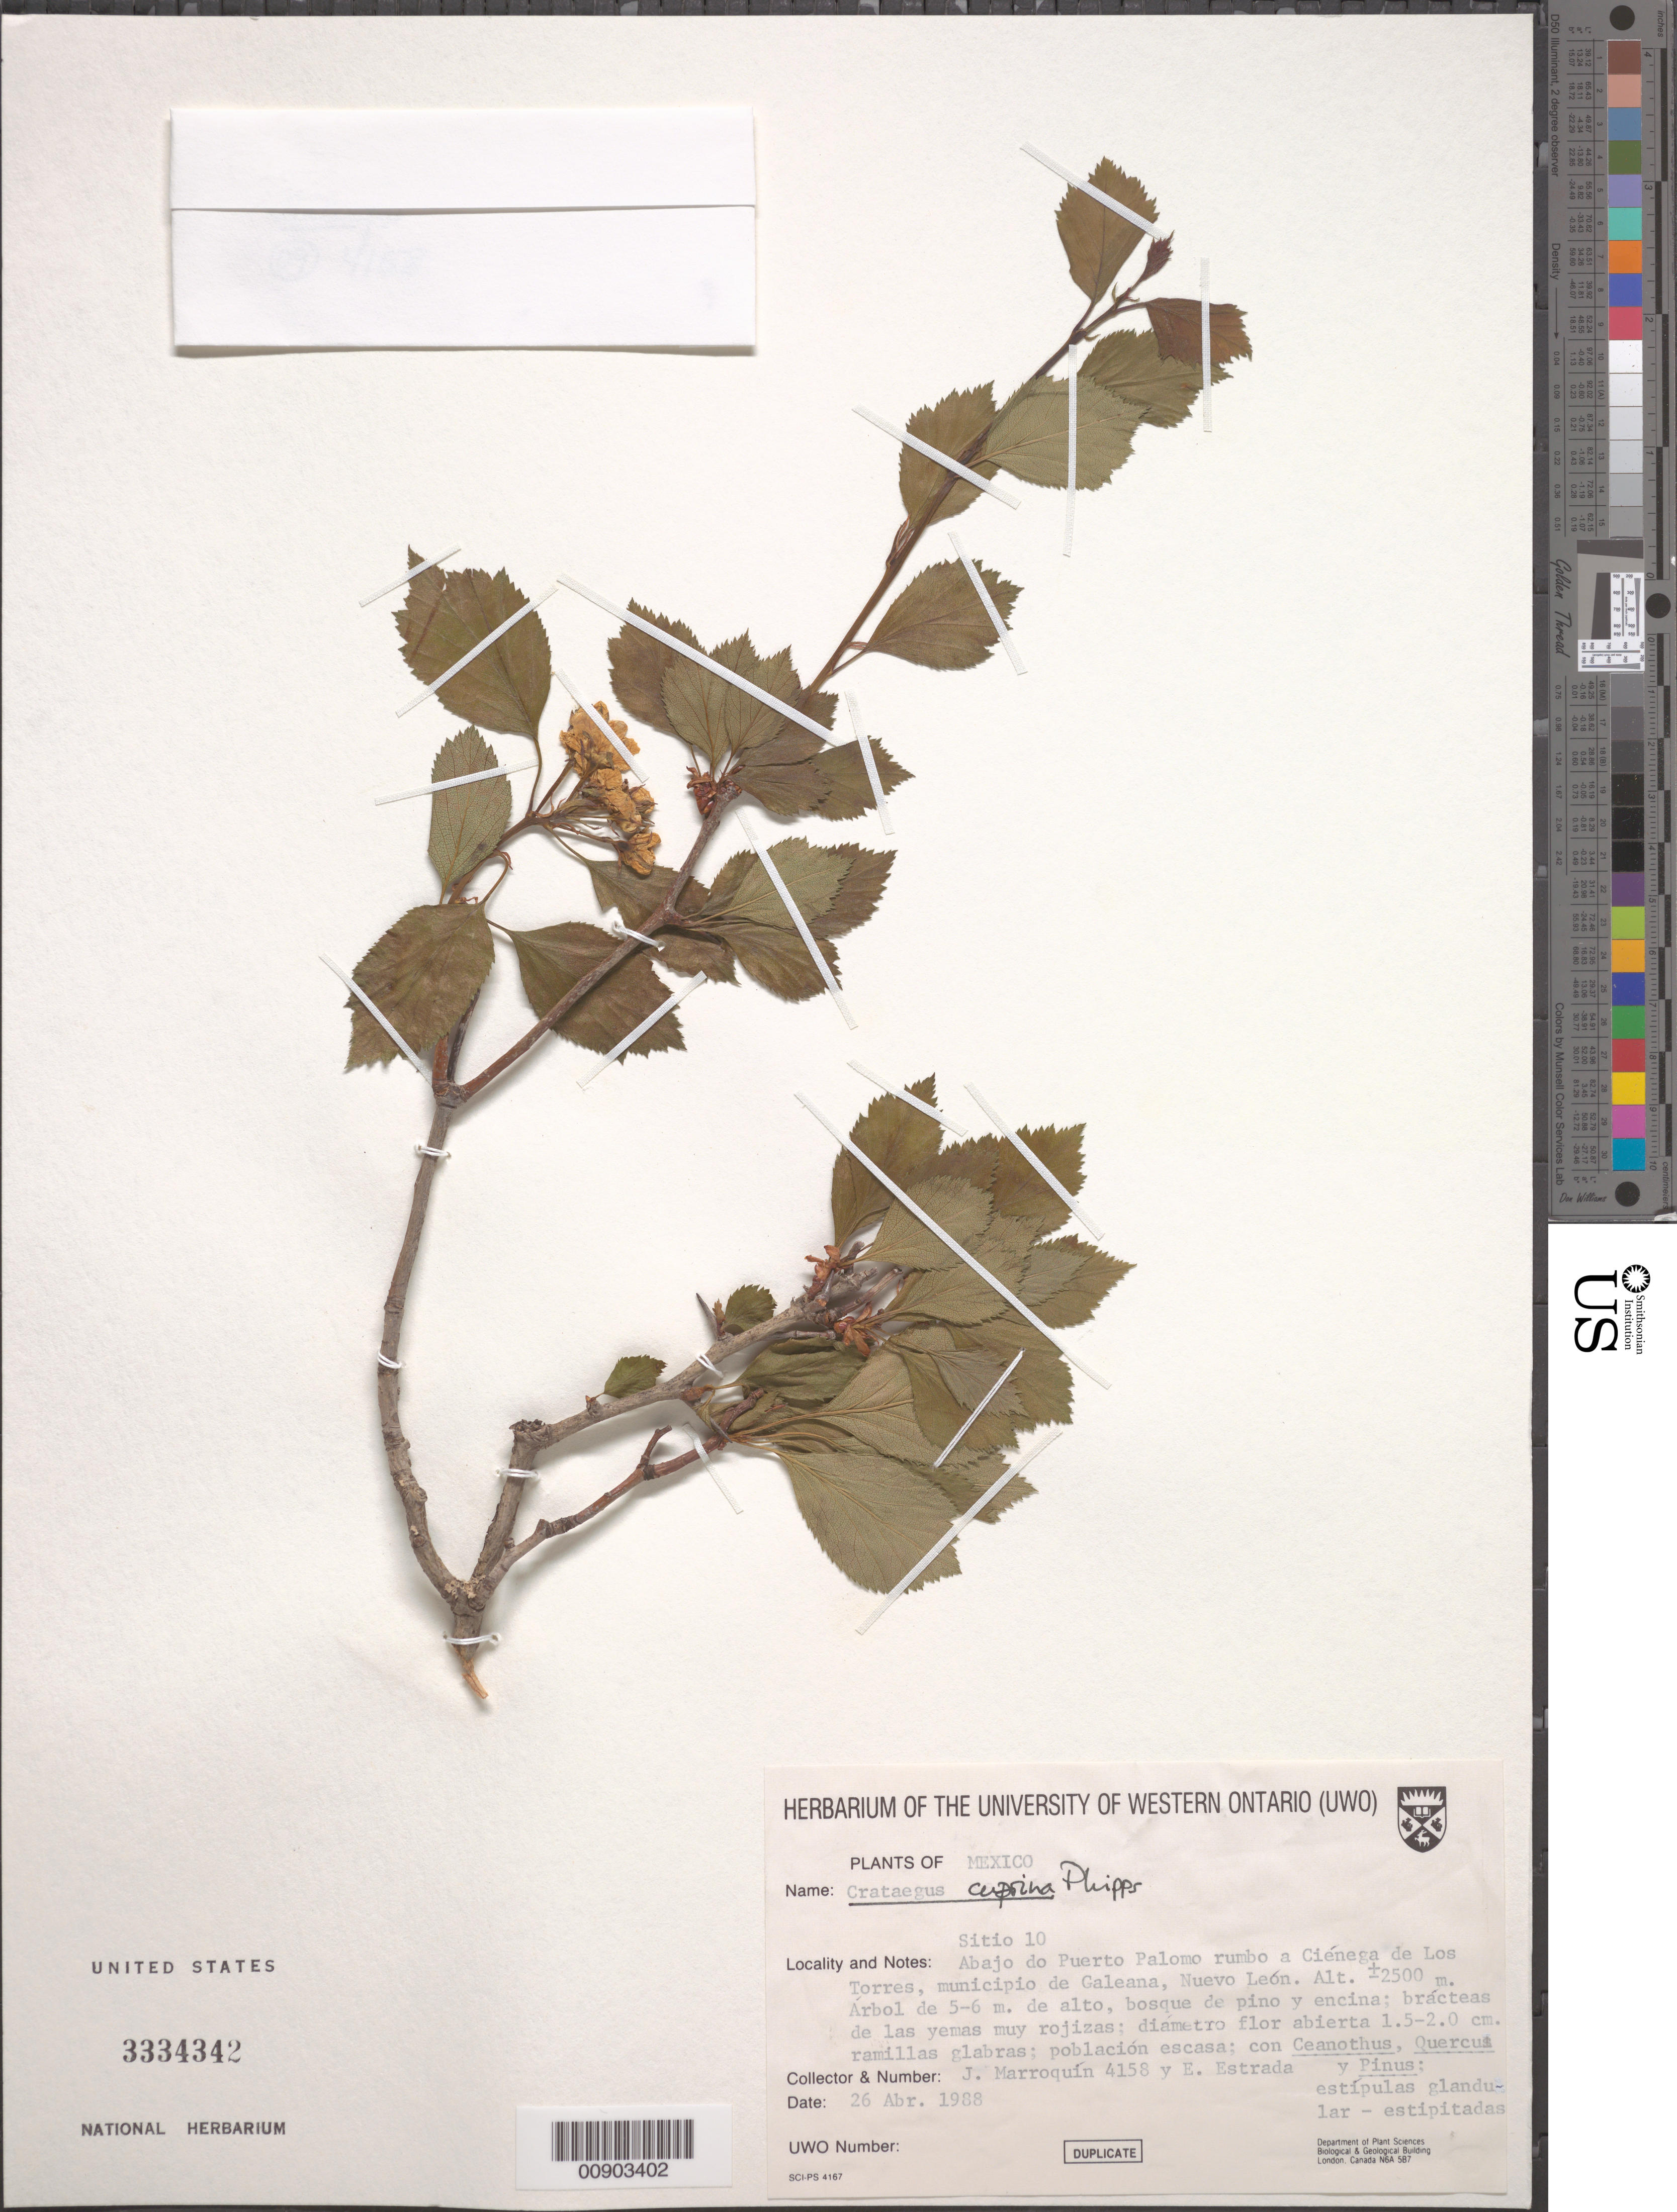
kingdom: Plantae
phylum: Tracheophyta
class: Magnoliopsida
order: Asterales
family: Campanulaceae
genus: Campanula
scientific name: Campanula parryi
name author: A. Gray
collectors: L. F. Ward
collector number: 363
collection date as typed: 13 Jul 1875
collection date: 1875-07-13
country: United States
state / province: Utah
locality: Thousand Lake Mountain.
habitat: slope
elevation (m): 2896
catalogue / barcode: US 144463